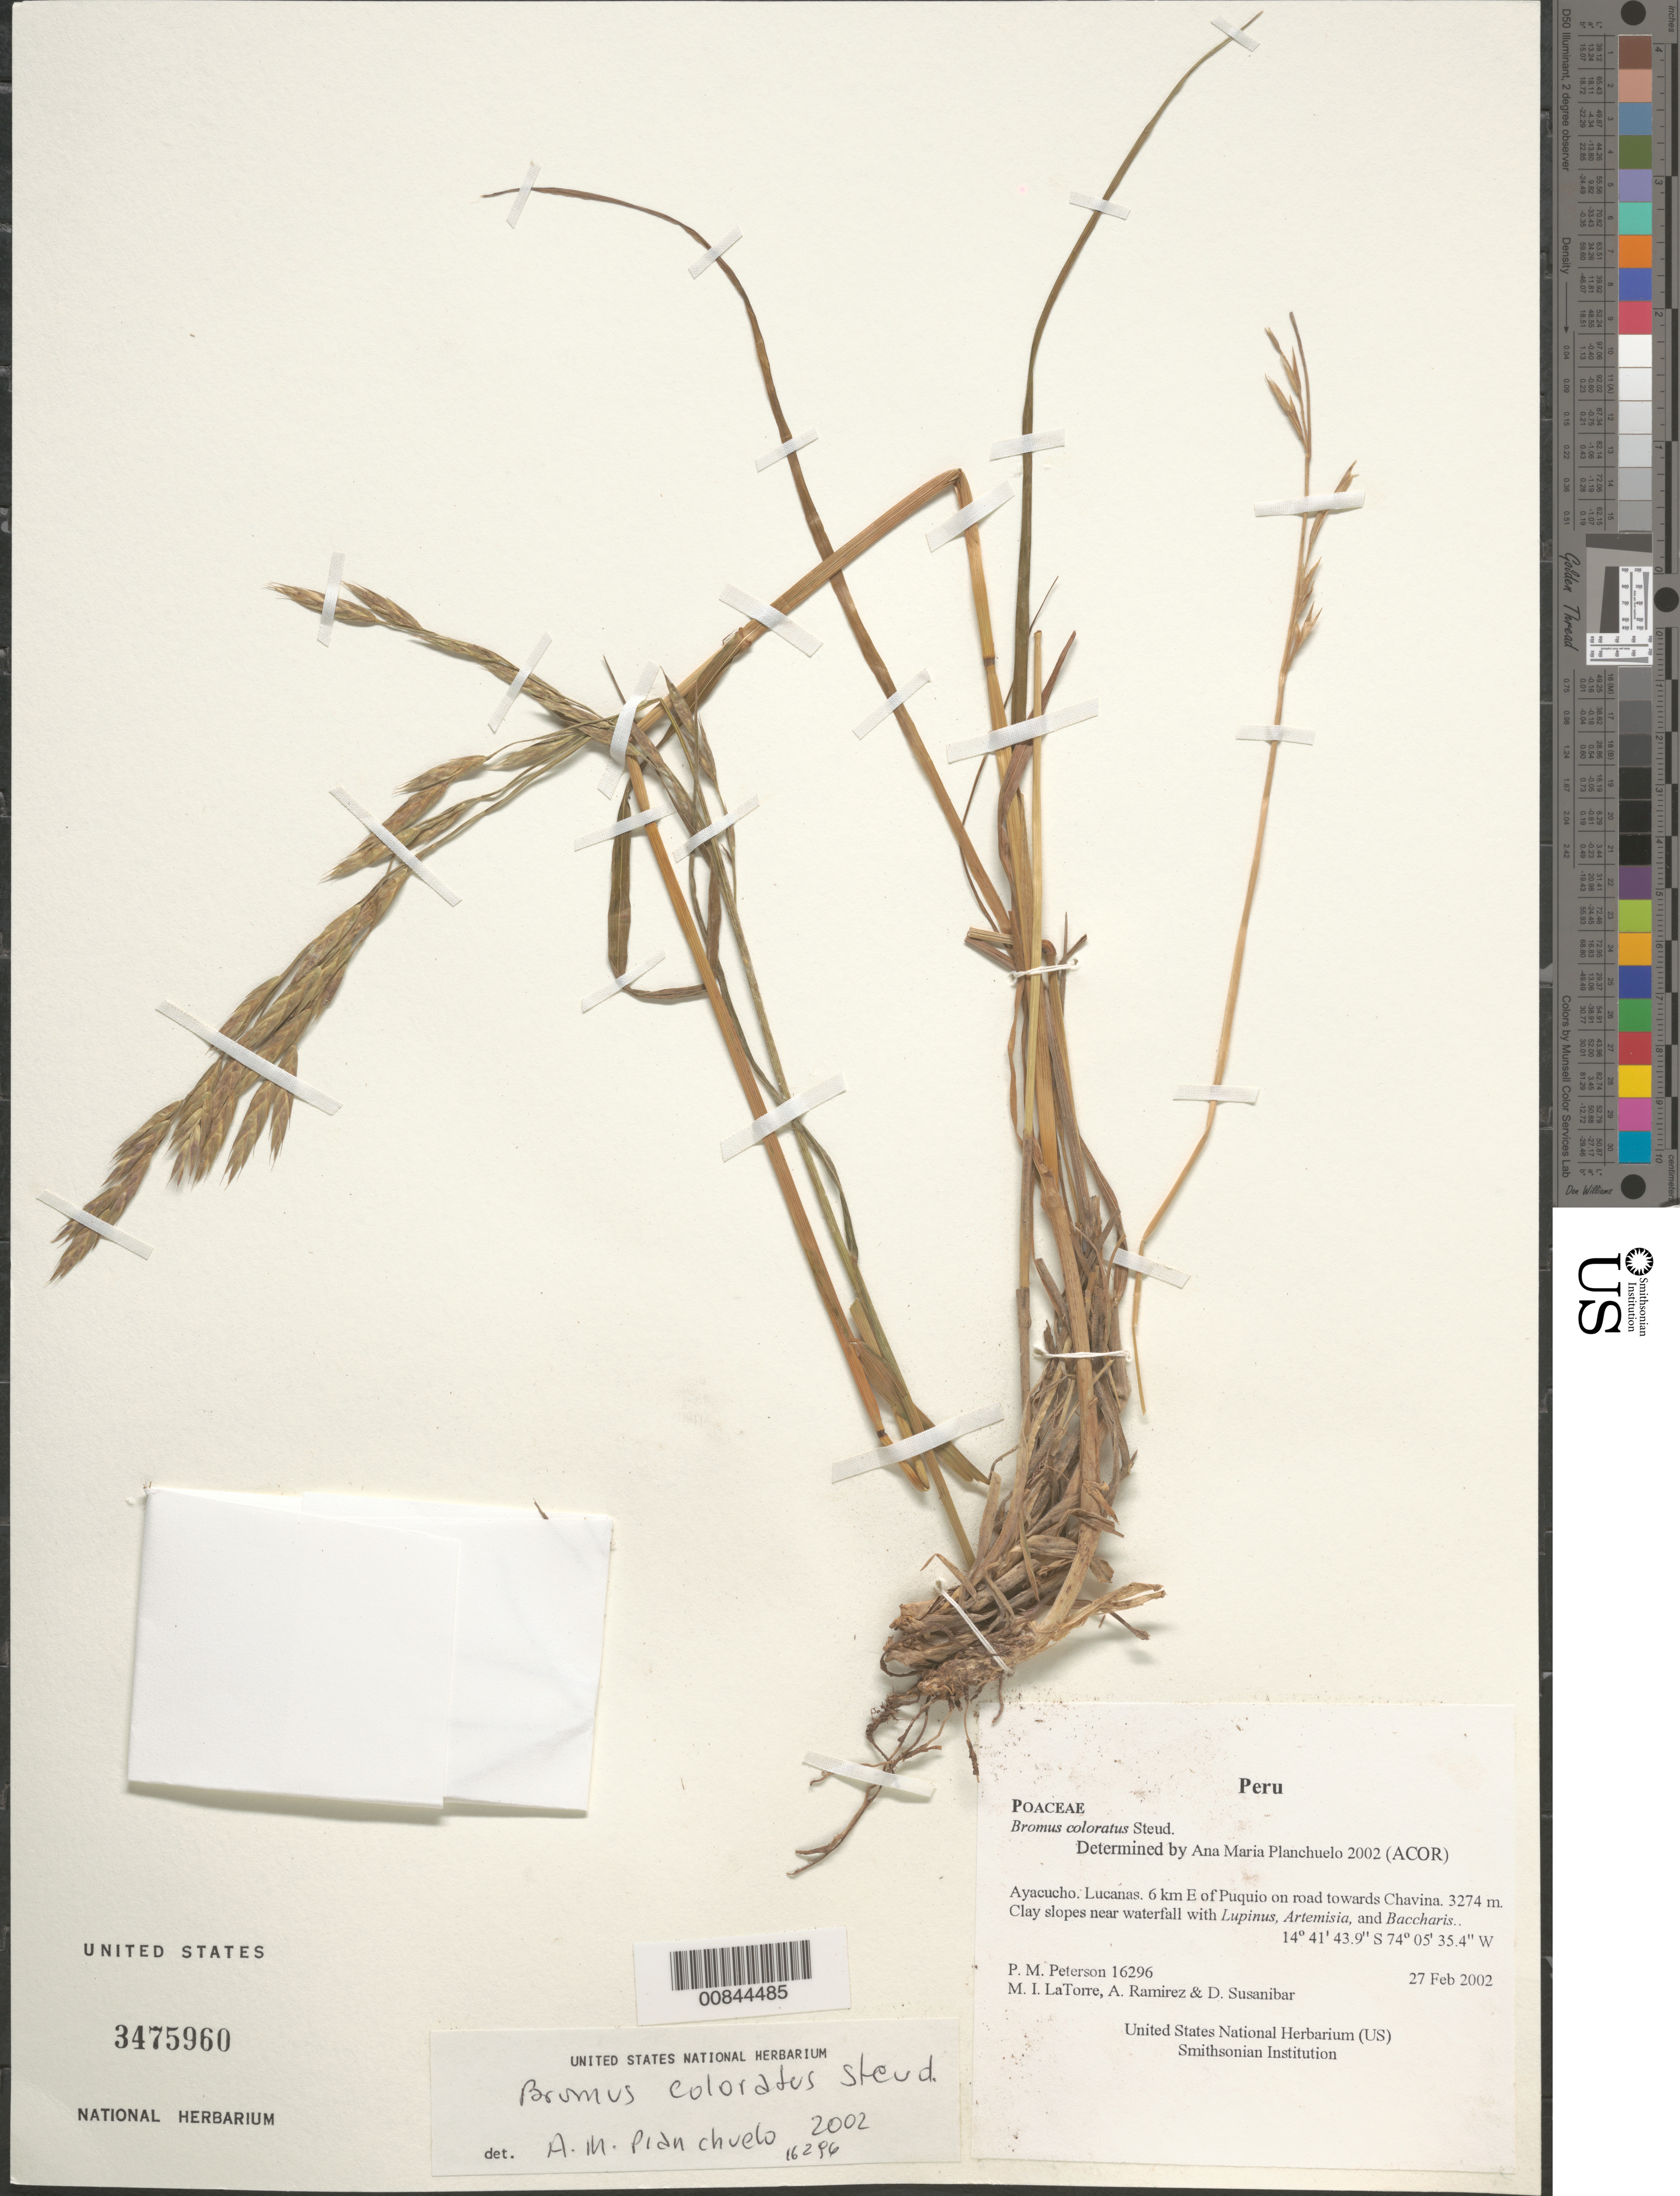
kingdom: Plantae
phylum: Tracheophyta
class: Liliopsida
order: Poales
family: Poaceae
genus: Bromus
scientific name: Bromus coloratus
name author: Steud.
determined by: Planchuelo, A. M.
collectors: P. M. Peterson, M. I. La Torre, A. Ramírez & D. Susanibar Cruz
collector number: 16296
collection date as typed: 27 Feb 2002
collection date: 2002-02-27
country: Peru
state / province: Ayacucho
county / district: Lucanas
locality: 6 km E of Puquio on road towards Chavina.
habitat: Clay slopes near waterfall with ~Lupinus, Artemisia, and Baccharis.~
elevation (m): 3274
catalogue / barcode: US 3475960